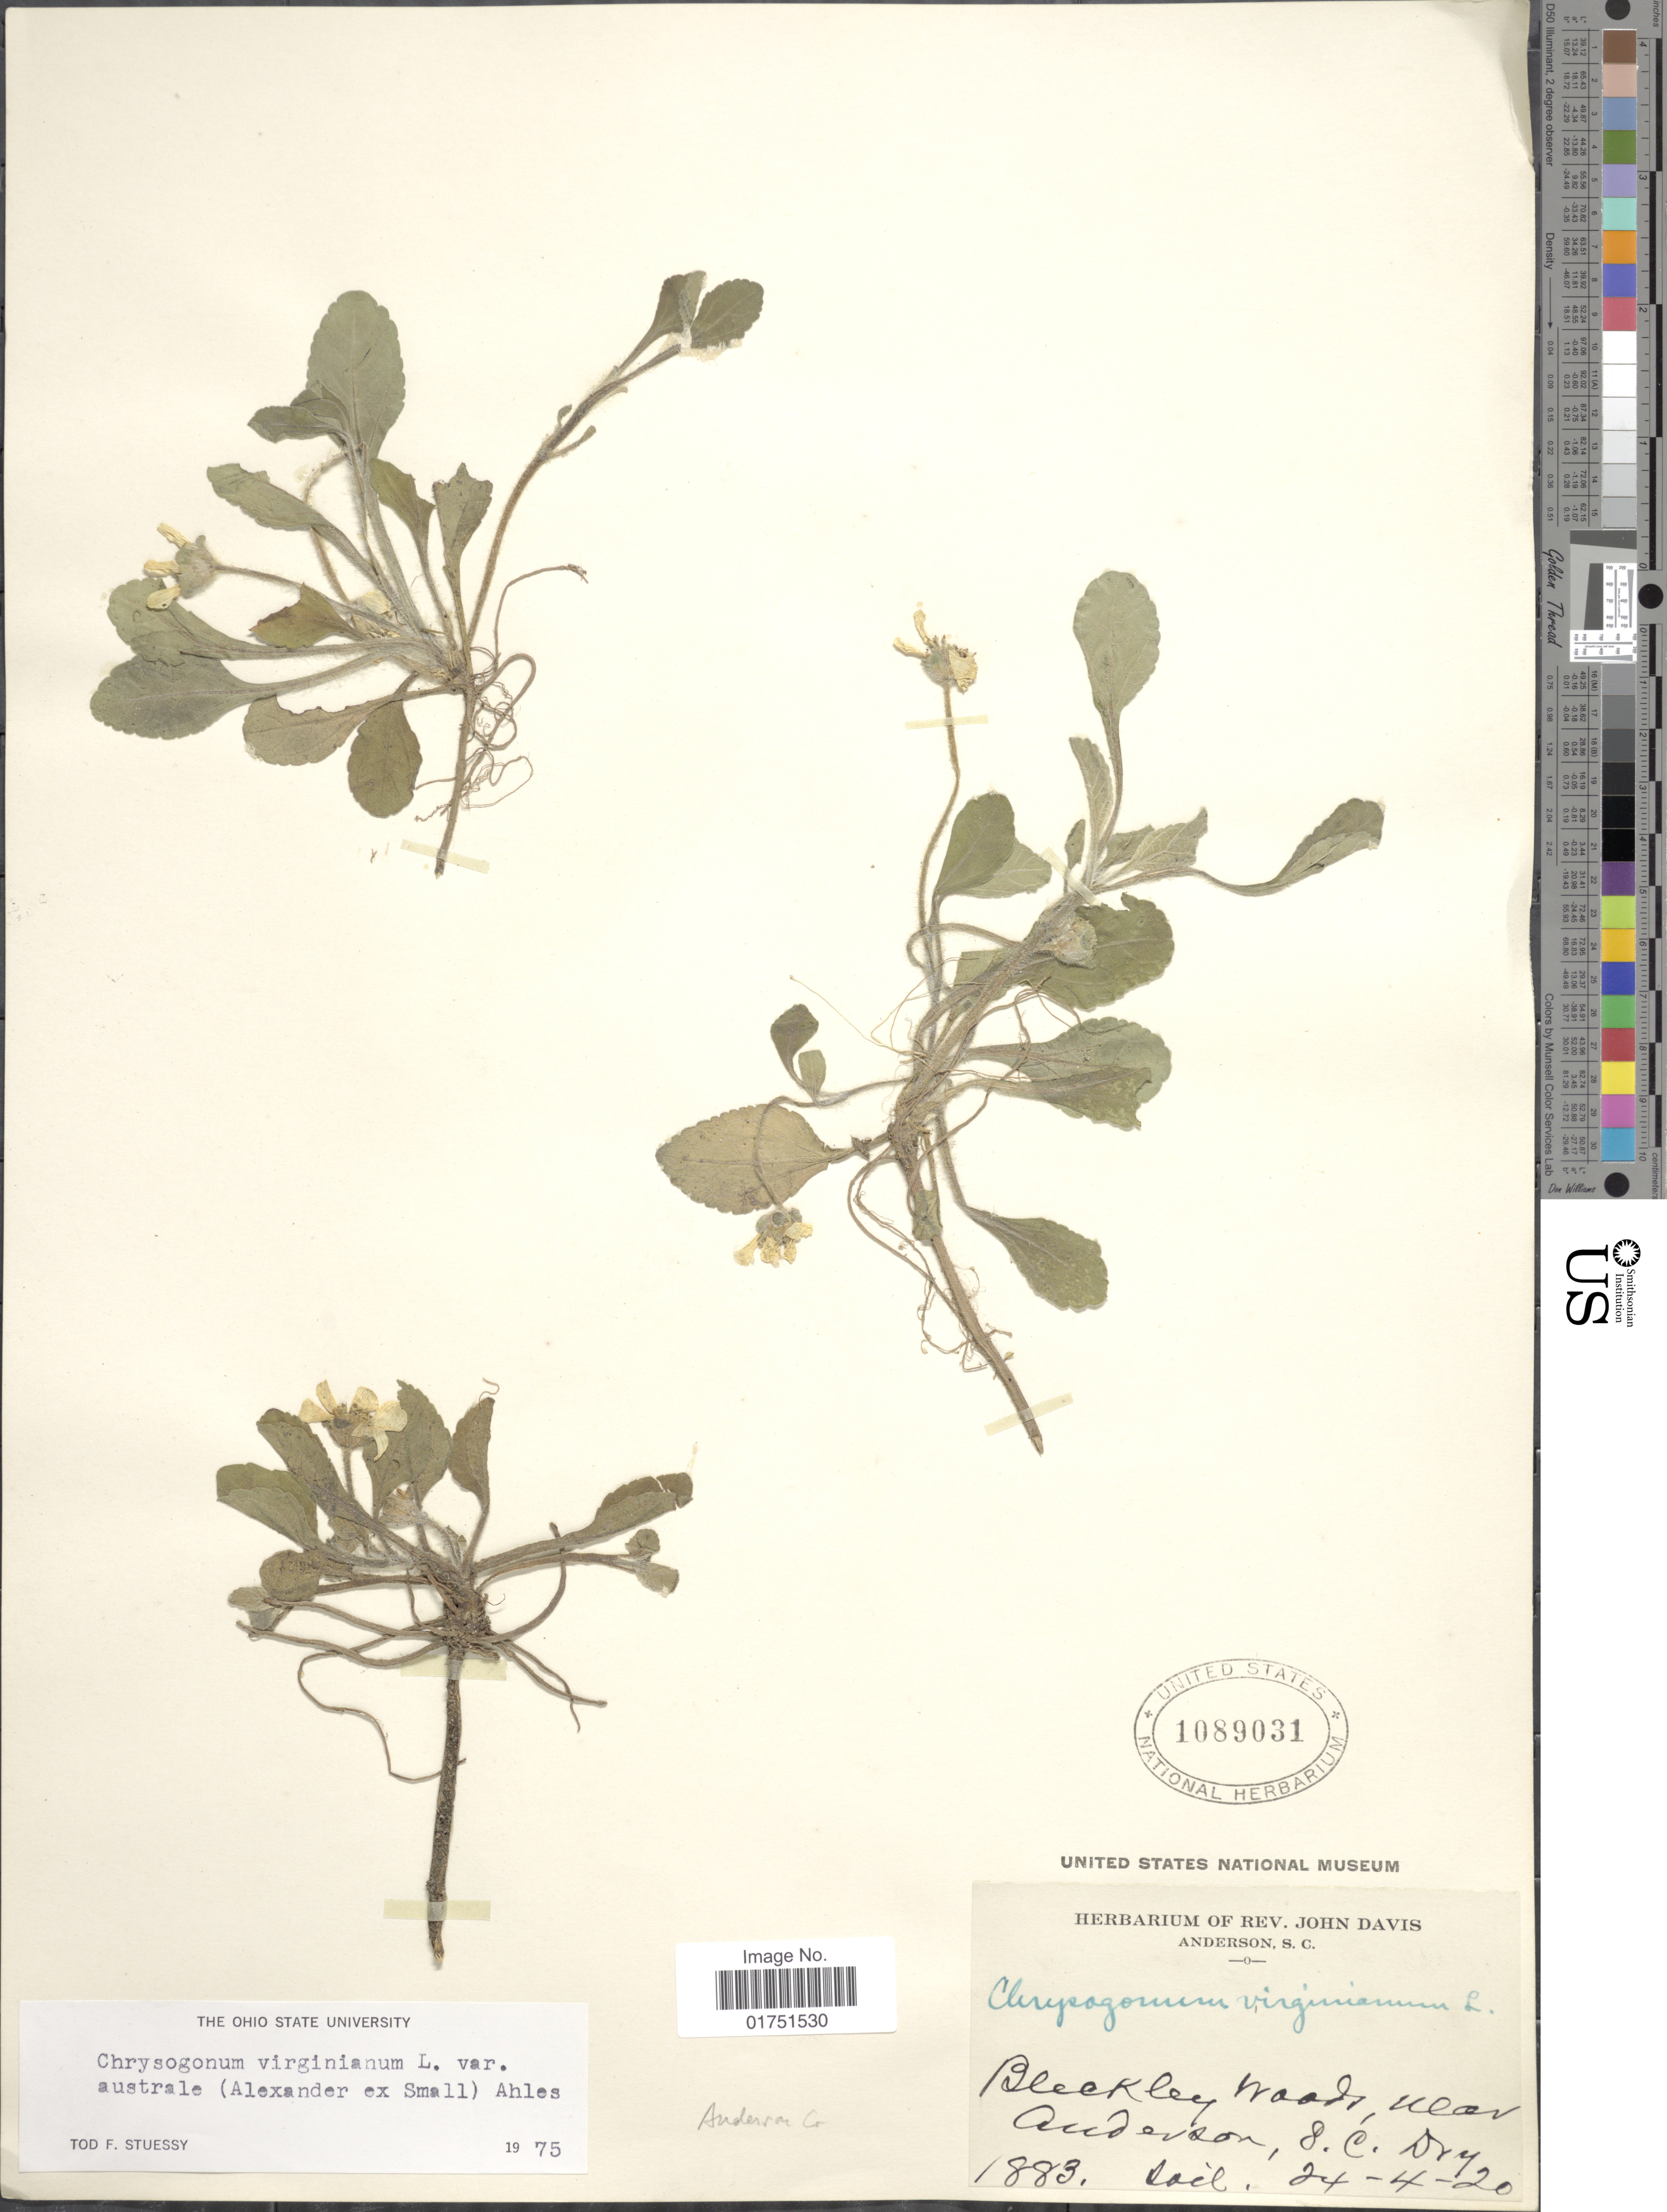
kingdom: Plantae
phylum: Tracheophyta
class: Magnoliopsida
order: Asterales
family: Asteraceae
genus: Chrysogonum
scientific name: Chrysogonum virginianum var. australe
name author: (Alexander ex Small) Ahles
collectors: ex herb. Rev. John Davis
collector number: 1883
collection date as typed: Transcribed d/m/y: 24/4/20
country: United States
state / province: South Carolina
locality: Bleckley Woods, near Anderson, S.C.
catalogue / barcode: US 1089031